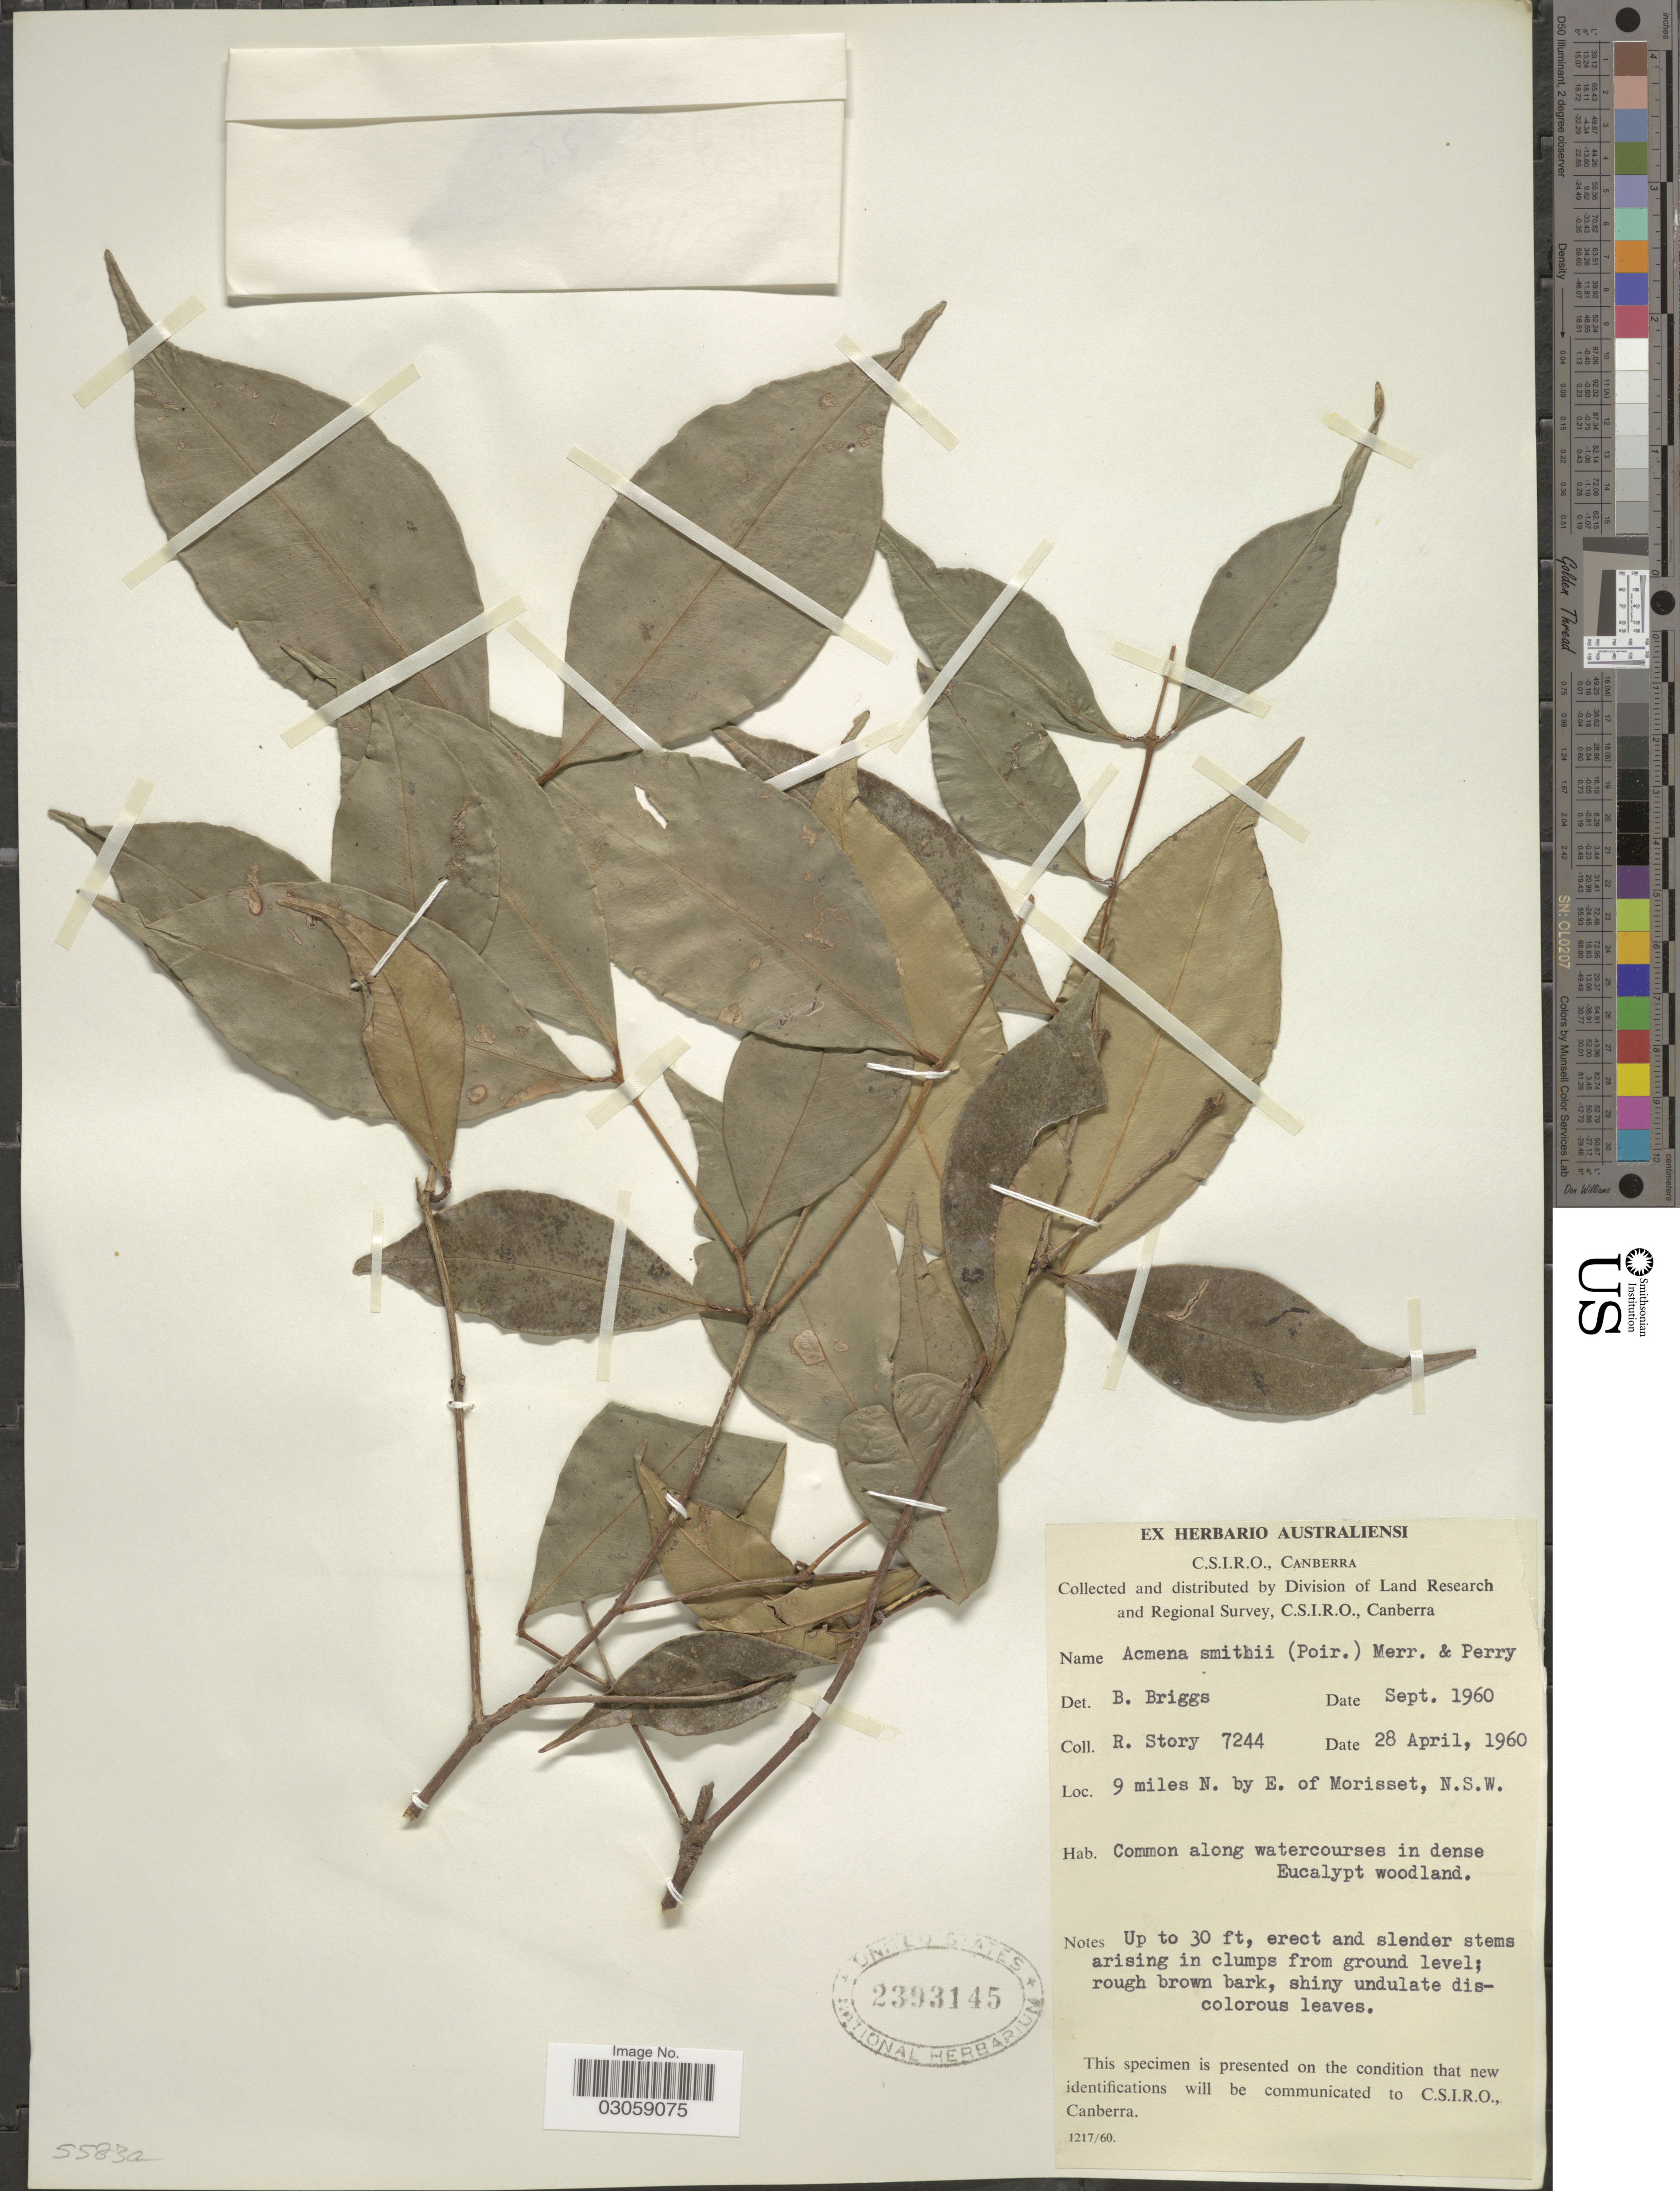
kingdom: Plantae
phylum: Tracheophyta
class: Magnoliopsida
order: Myrtales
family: Myrtaceae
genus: Syzygium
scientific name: Syzygium smithii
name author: (Poir.) Nied.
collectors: R. Story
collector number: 7244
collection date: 1960-04-28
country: Australia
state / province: New South Wales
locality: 9 miles N. by E. of Morisset.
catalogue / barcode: US 2393145